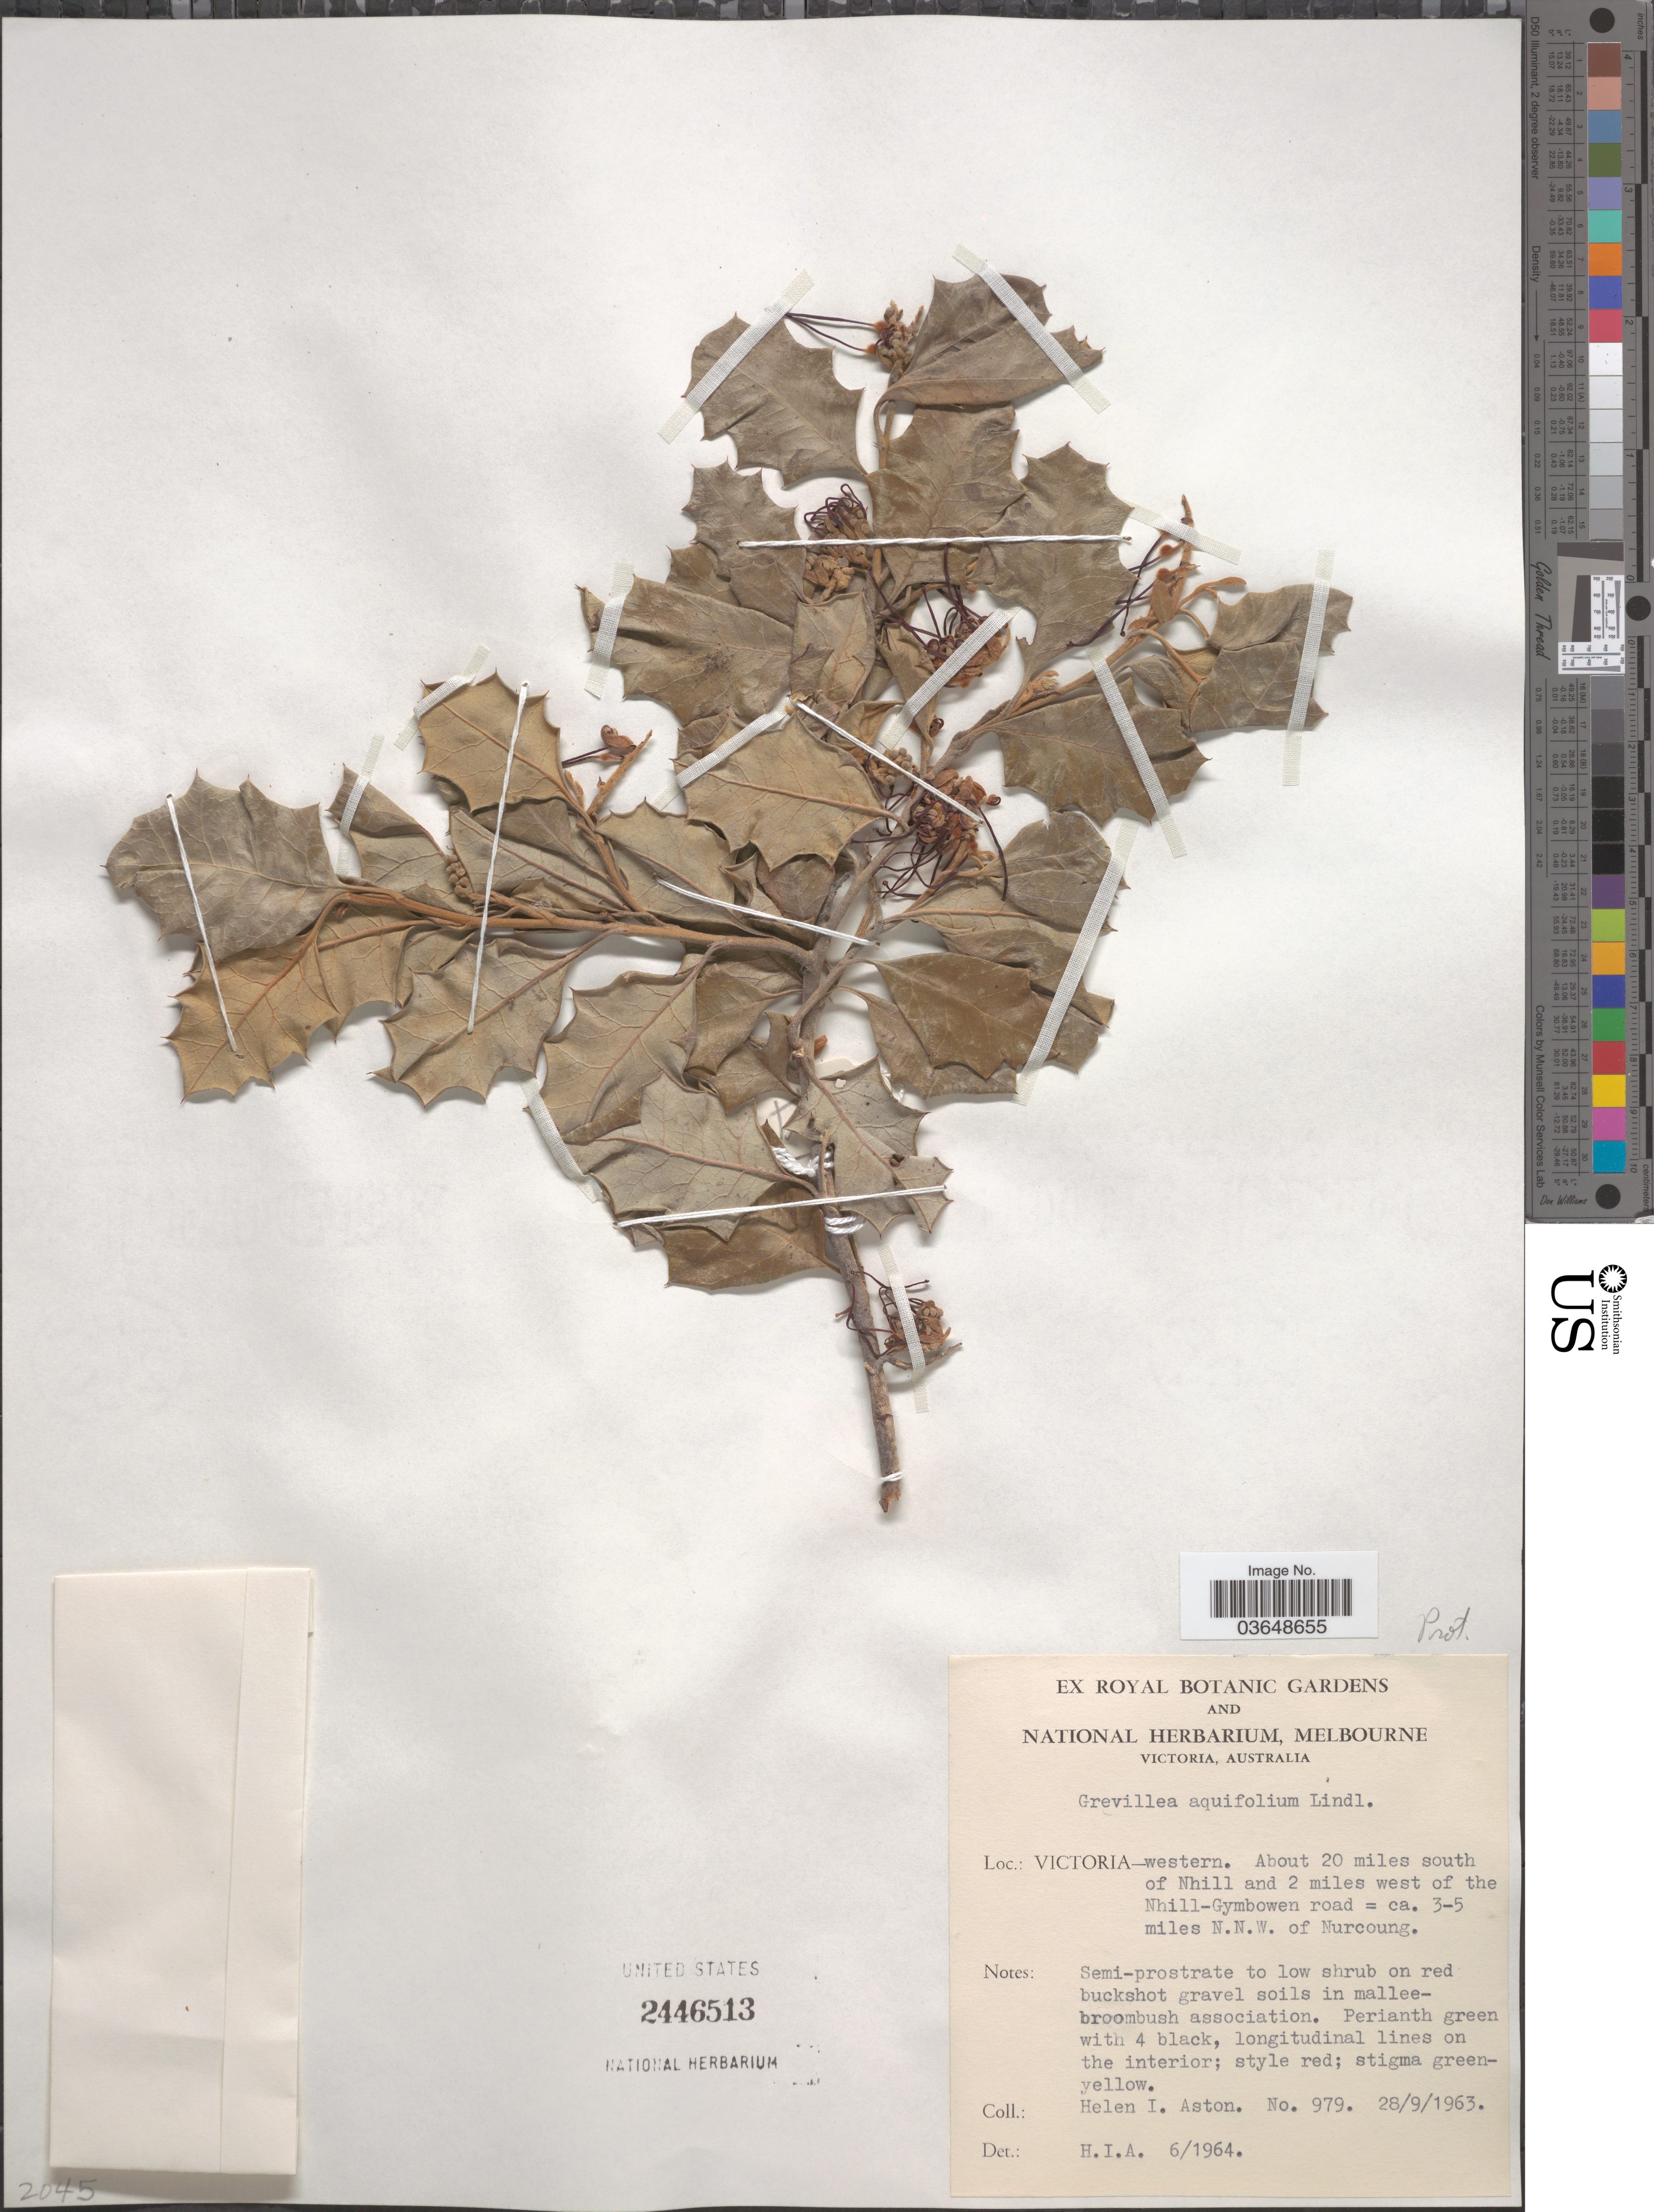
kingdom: Plantae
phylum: Tracheophyta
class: Magnoliopsida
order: Proteales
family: Proteaceae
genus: Grevillea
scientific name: Grevillea aquifolium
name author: Lindl.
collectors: H. I. Aston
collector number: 979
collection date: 1963-09-28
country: Australia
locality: Victoria - western. About 20 miles south of Nhill and 2 miles west of the Nhill-Gymbowen road = ca. 3.5 miles N.N.W. of Nurcoung.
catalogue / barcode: US 2446513